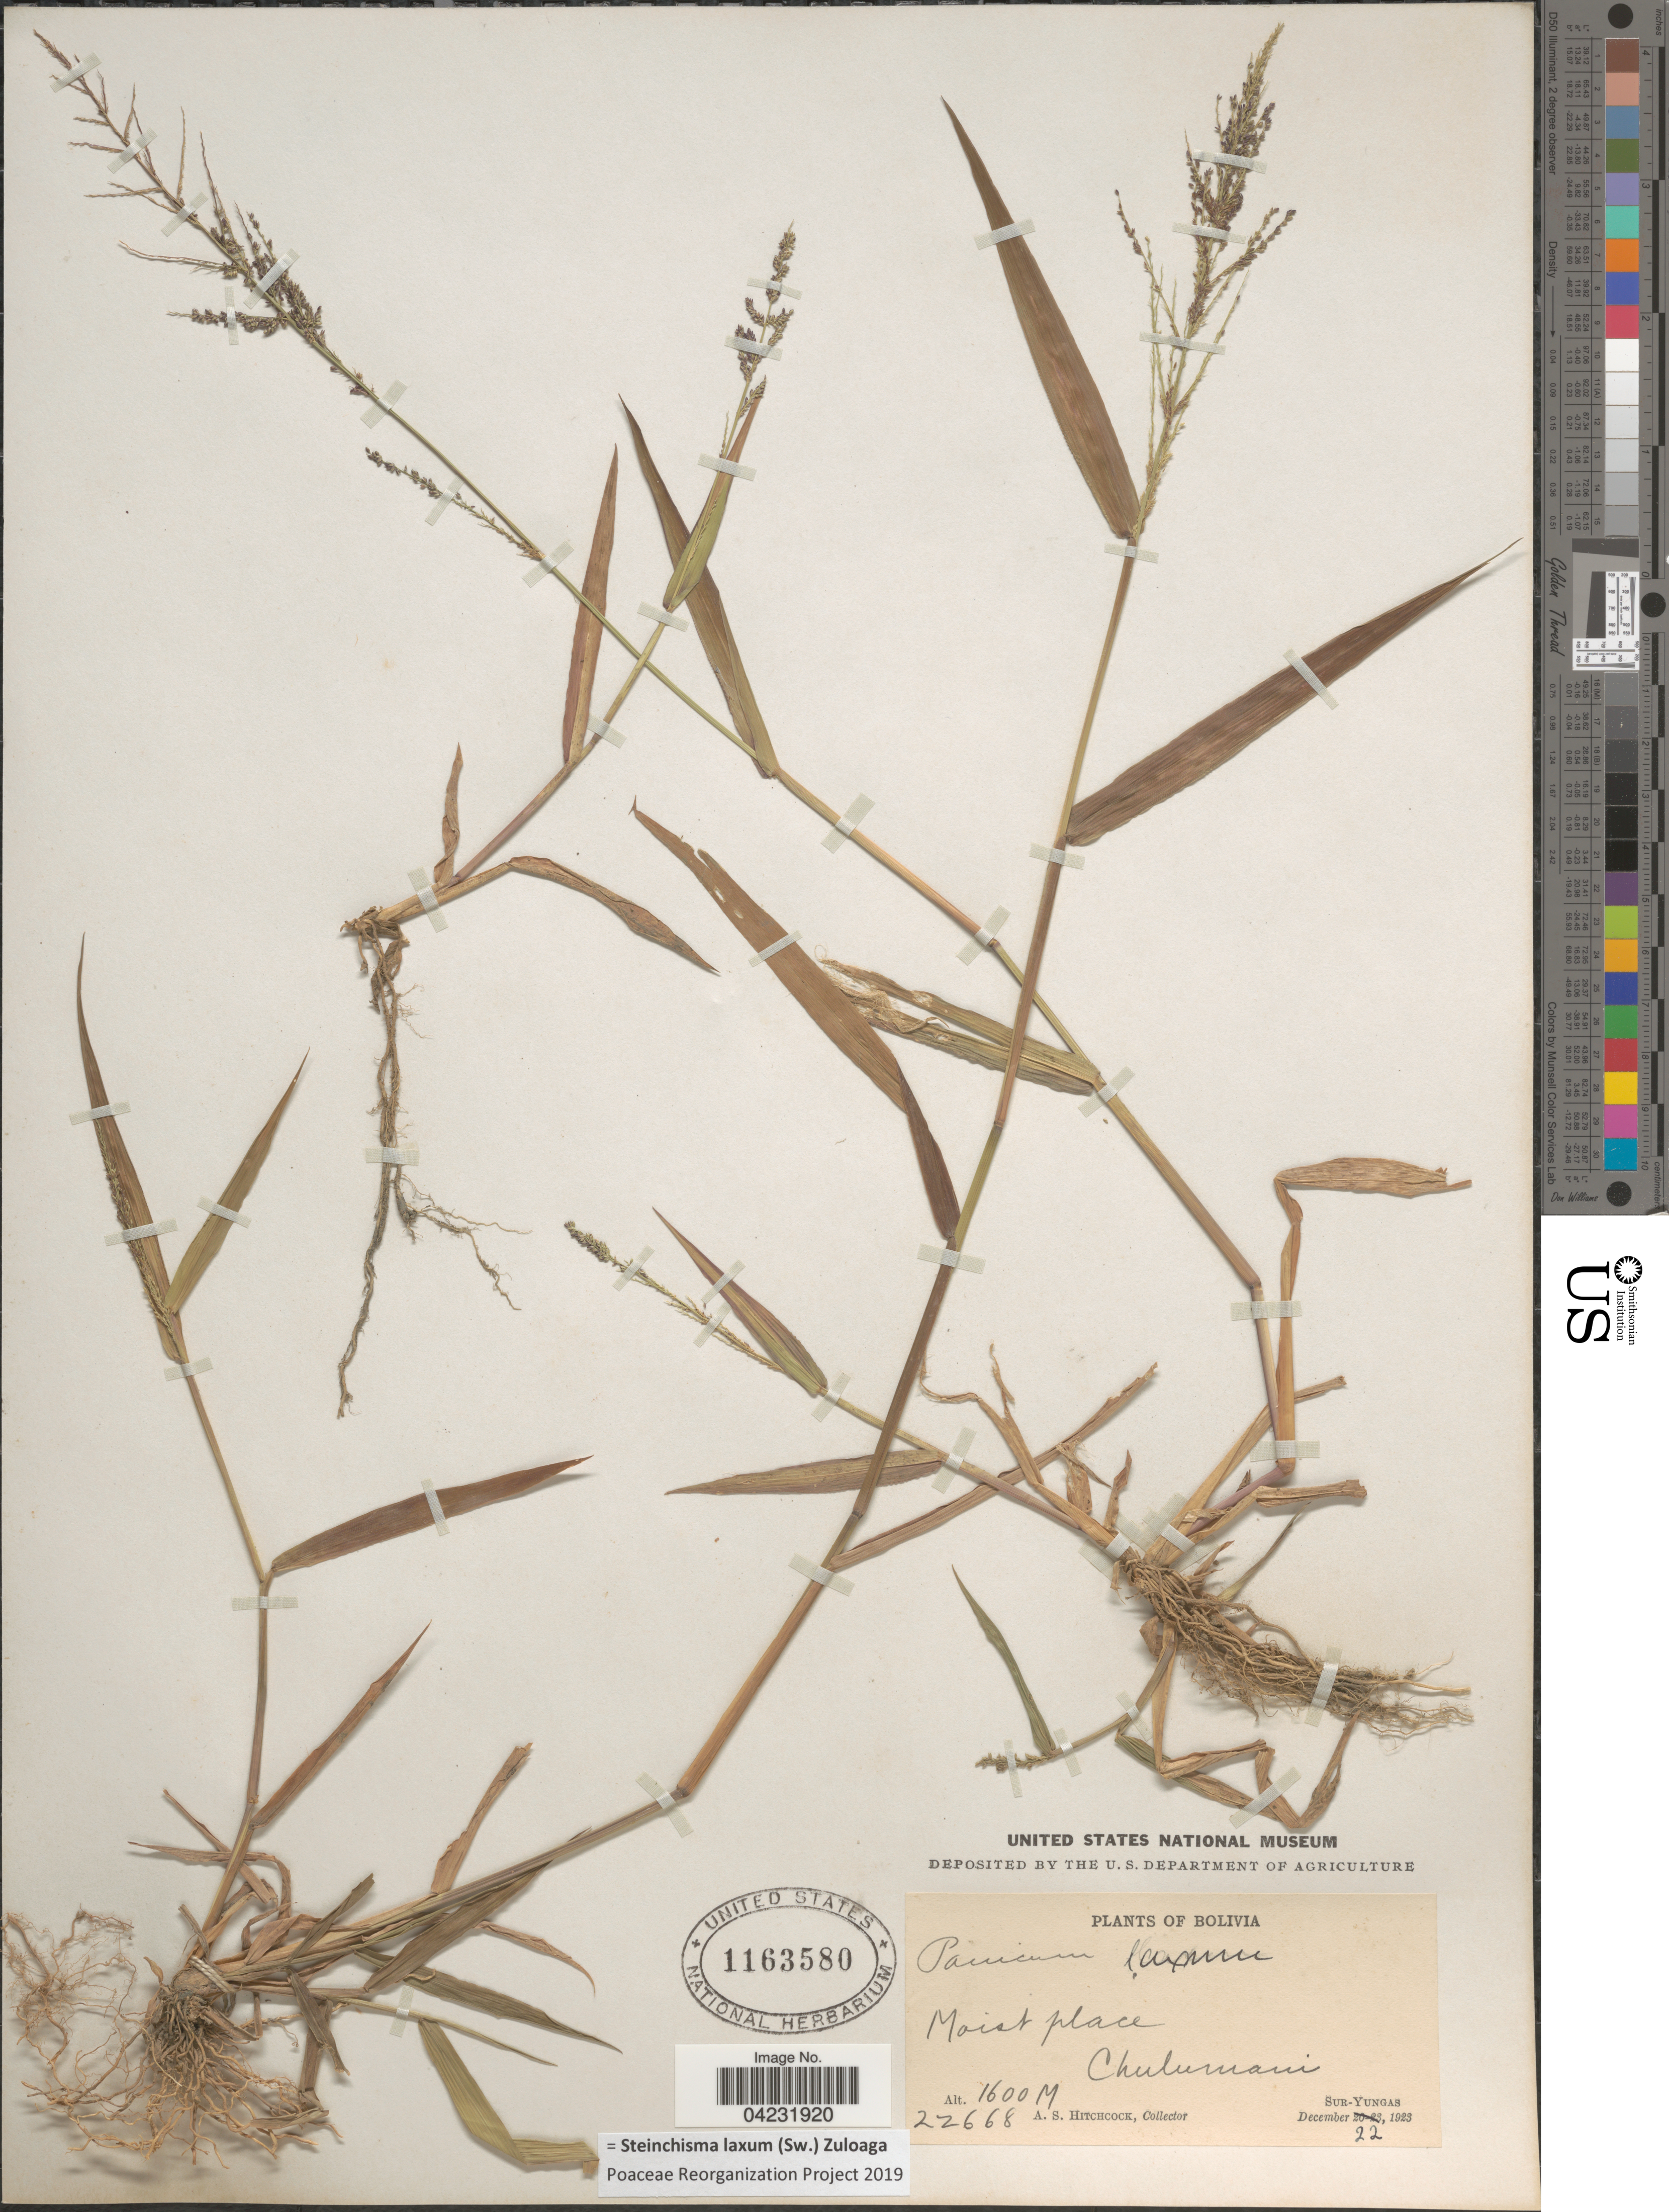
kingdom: Plantae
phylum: Tracheophyta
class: Liliopsida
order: Poales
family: Poaceae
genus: Steinchisma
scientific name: Steinchisma laxum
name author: (Sw.) Zuloaga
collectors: A. S. Hitchcock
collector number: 22668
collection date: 1923-12-22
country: Bolivia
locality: Moist place. Chulumani. Sur-Yungas.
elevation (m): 1600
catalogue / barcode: US 1163580